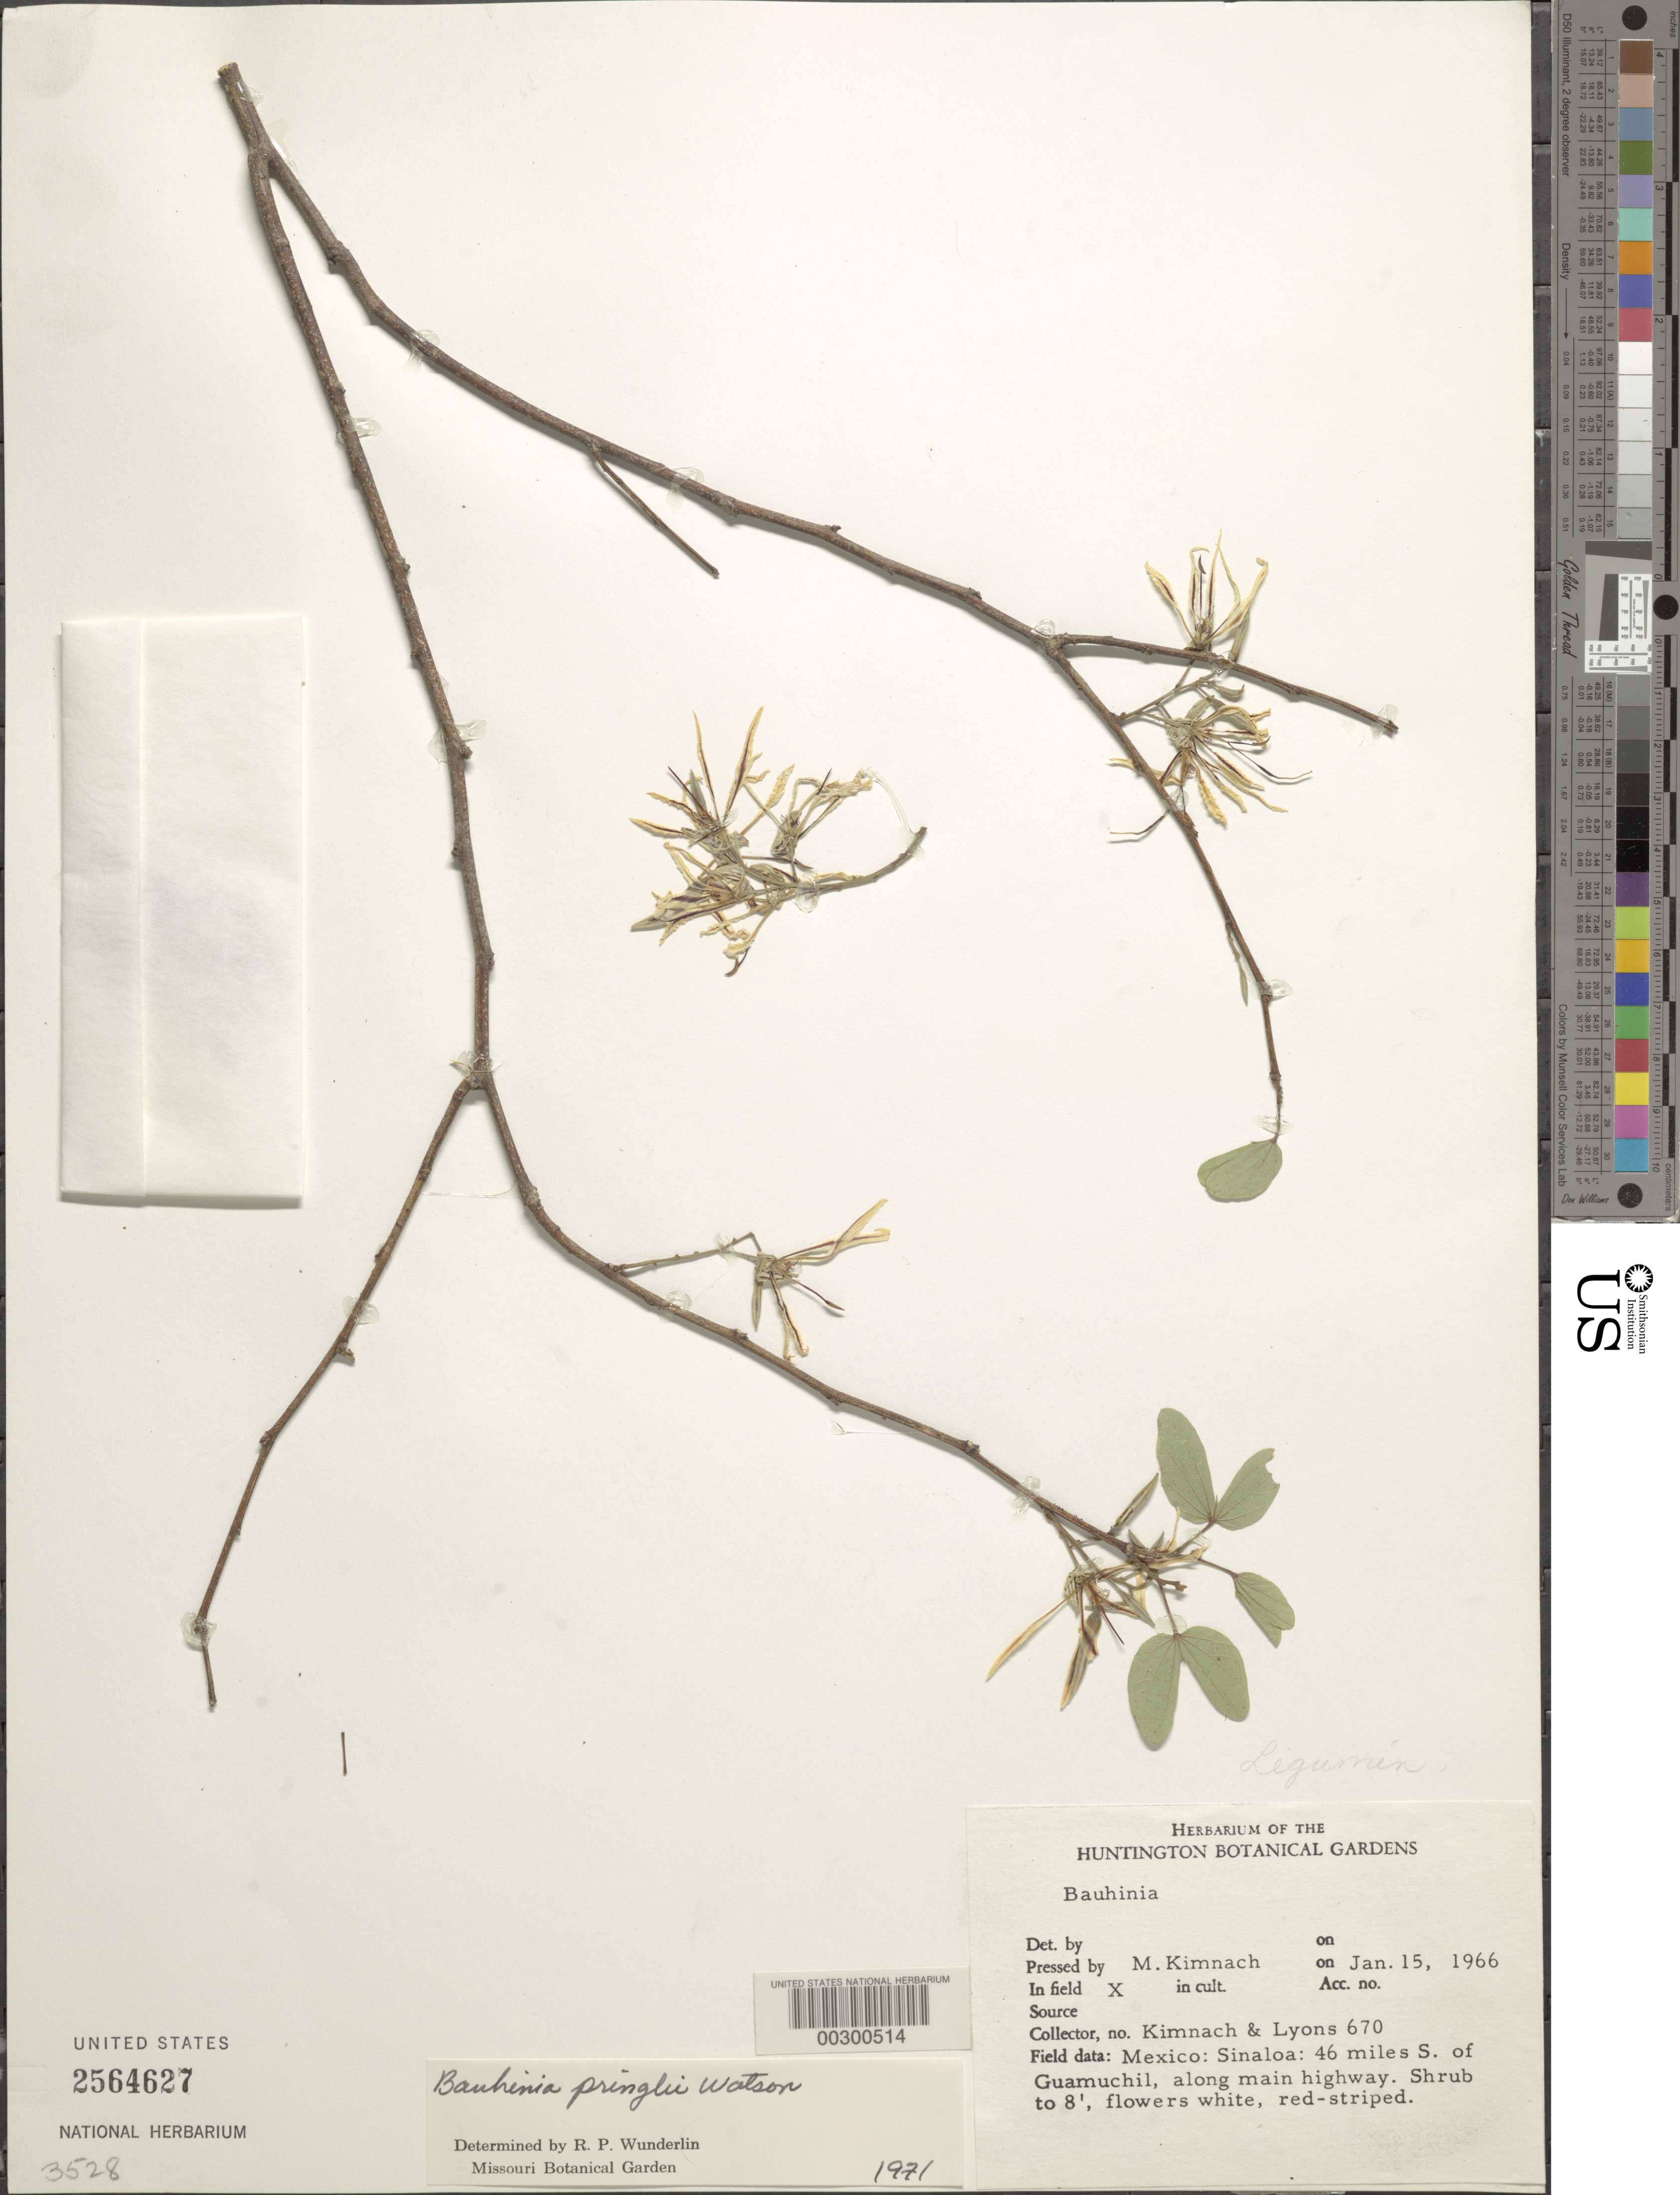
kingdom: Plantae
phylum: Tracheophyta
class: Magnoliopsida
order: Fabales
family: Fabaceae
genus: Bauhinia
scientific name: Bauhinia pringlei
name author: S. Watson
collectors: M. W. Kimnach & G. Lyons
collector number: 670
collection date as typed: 15 Jan 1966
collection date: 1966-01-15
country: Mexico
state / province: Sinaloa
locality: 46 mi S of Guamuchil, along main highway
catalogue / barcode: US 2564627